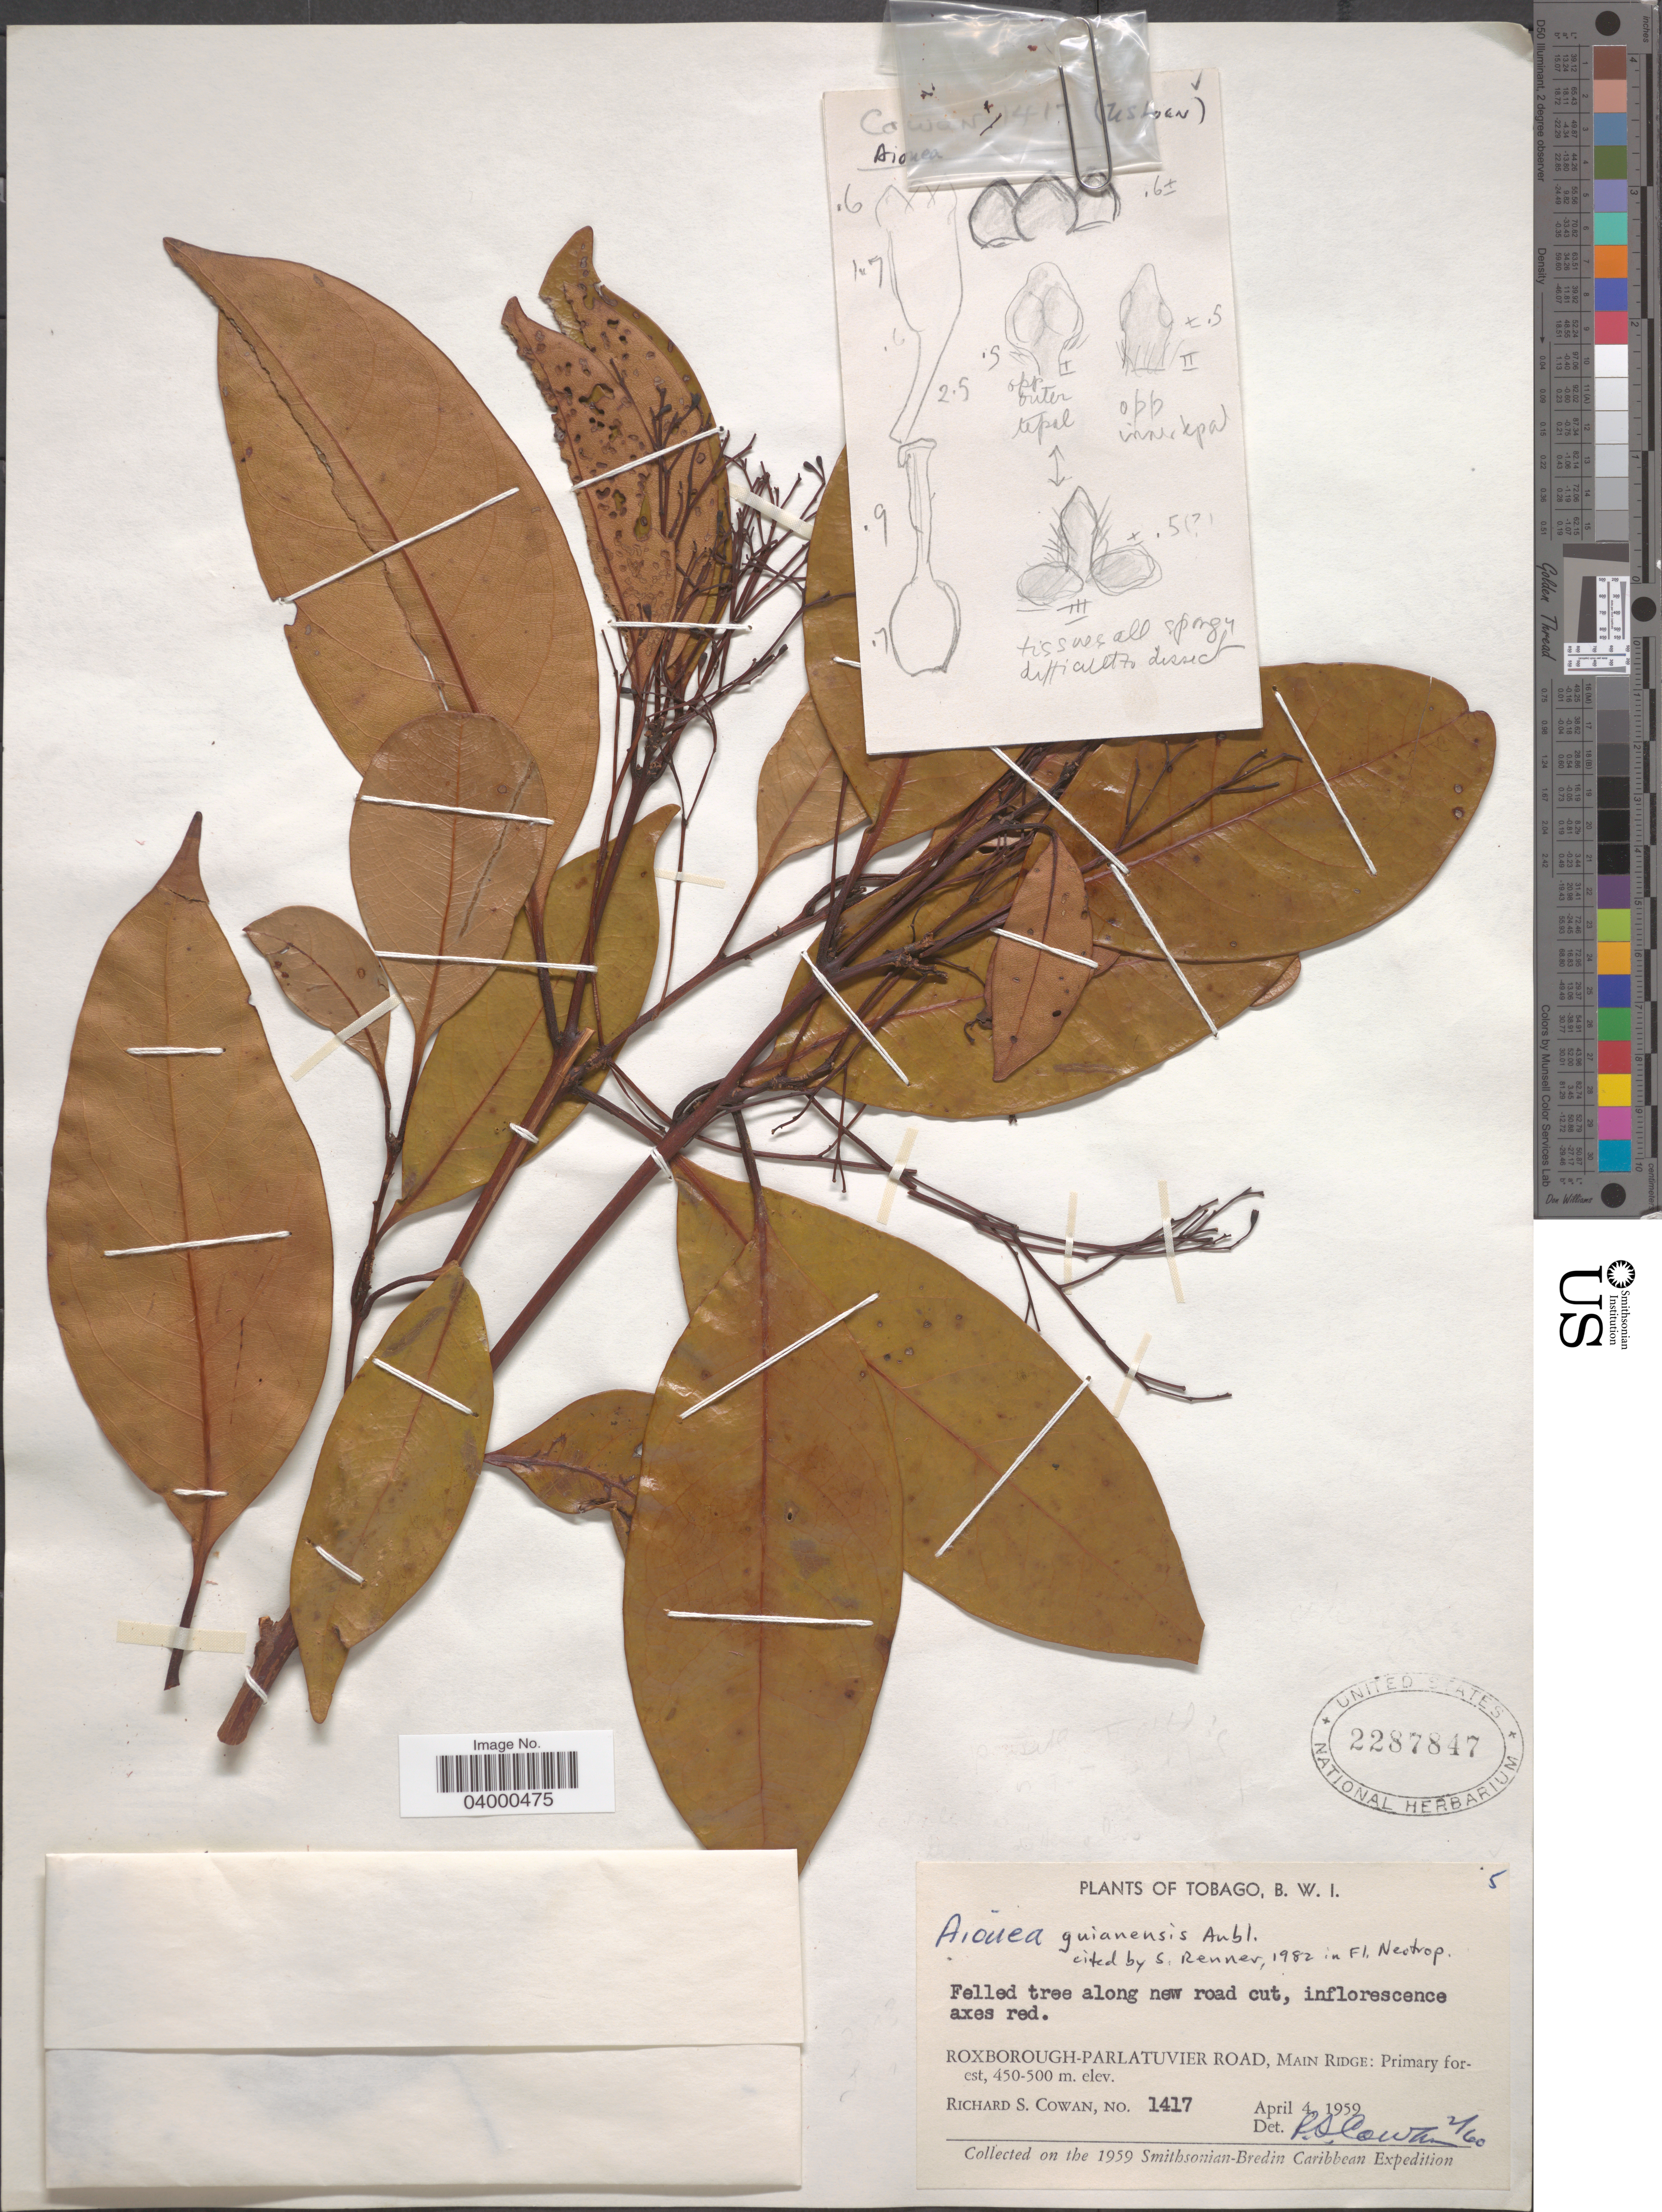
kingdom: Plantae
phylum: Tracheophyta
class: Magnoliopsida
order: Laurales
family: Lauraceae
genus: Aiouea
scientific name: Aiouea guianensis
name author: Aubl.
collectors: R. S. Cowan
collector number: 1417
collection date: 1959-04-04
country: Trinidad and Tobago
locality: Tobago, B.W.I. ROXBOROUGH-PARLATUVIER ROAD, Main Ridge: Primary forest.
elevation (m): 450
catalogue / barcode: US 2287847